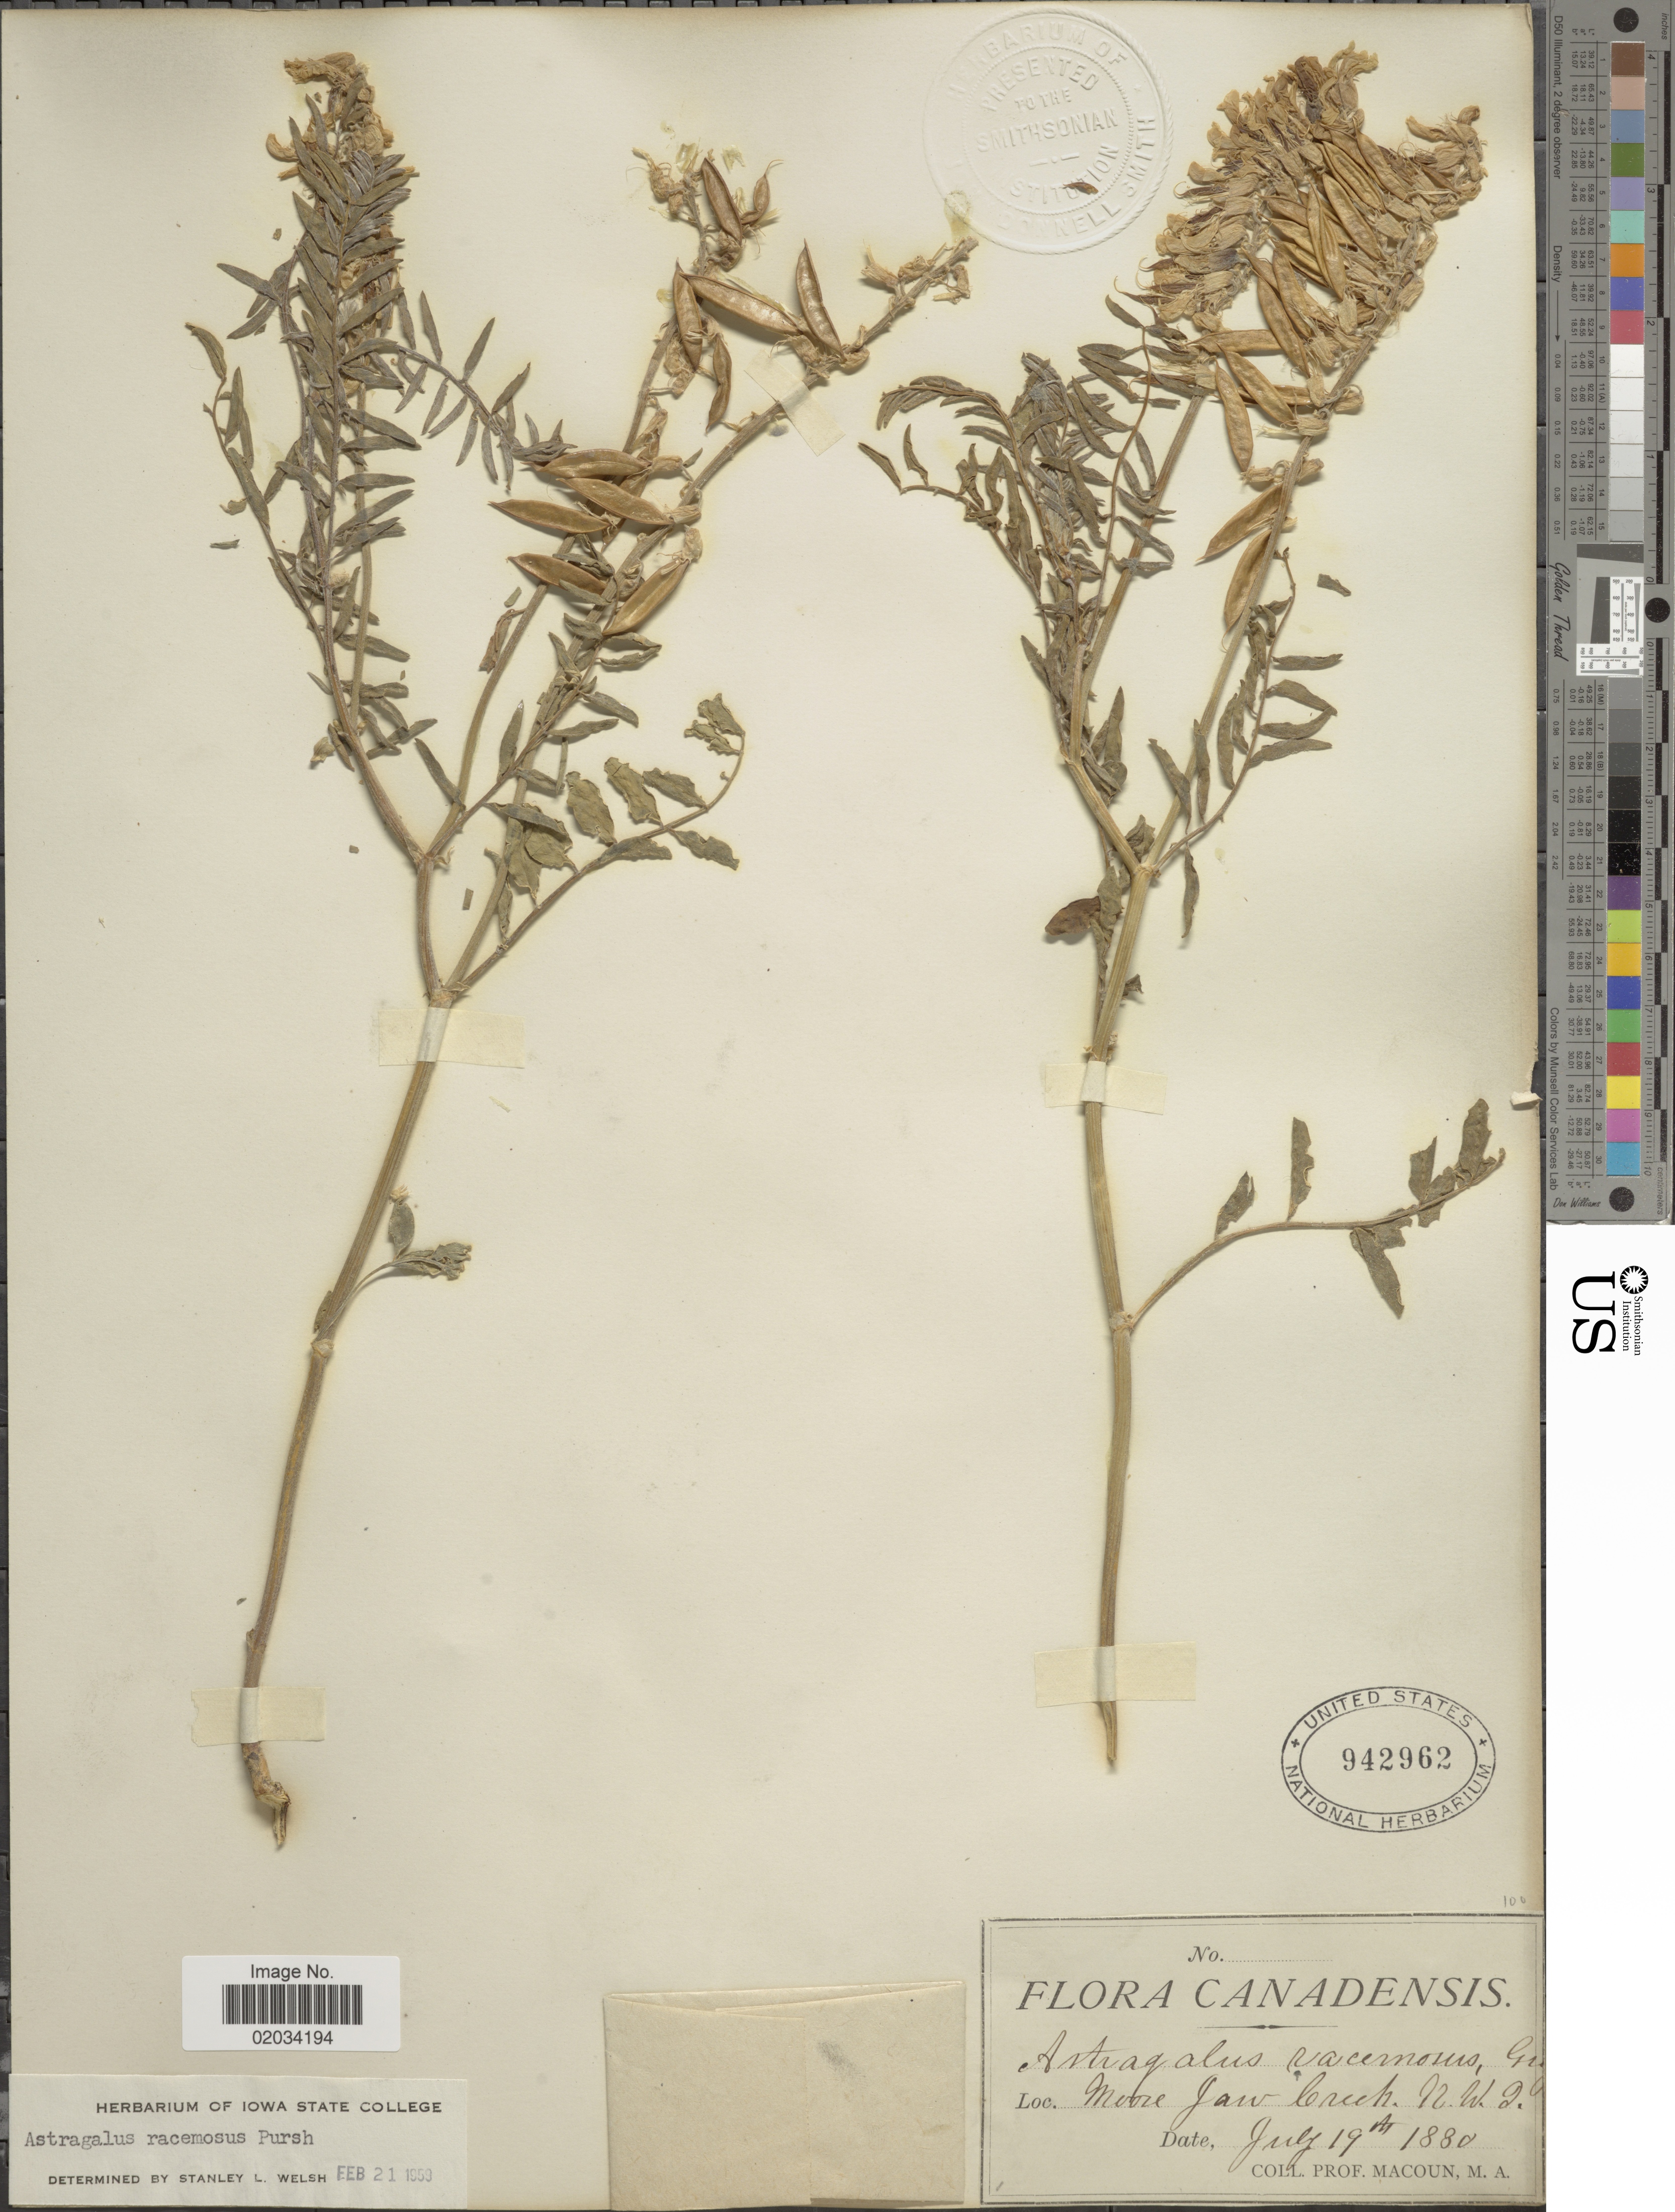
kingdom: Plantae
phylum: Tracheophyta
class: Magnoliopsida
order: Fabales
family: Fabaceae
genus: Astragalus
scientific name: Astragalus racemosus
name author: Pursh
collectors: -- Macoun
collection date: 1880-07-19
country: Canada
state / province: Northwest Territories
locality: Moore Jaw Creek, N.W.T.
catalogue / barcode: US 942962